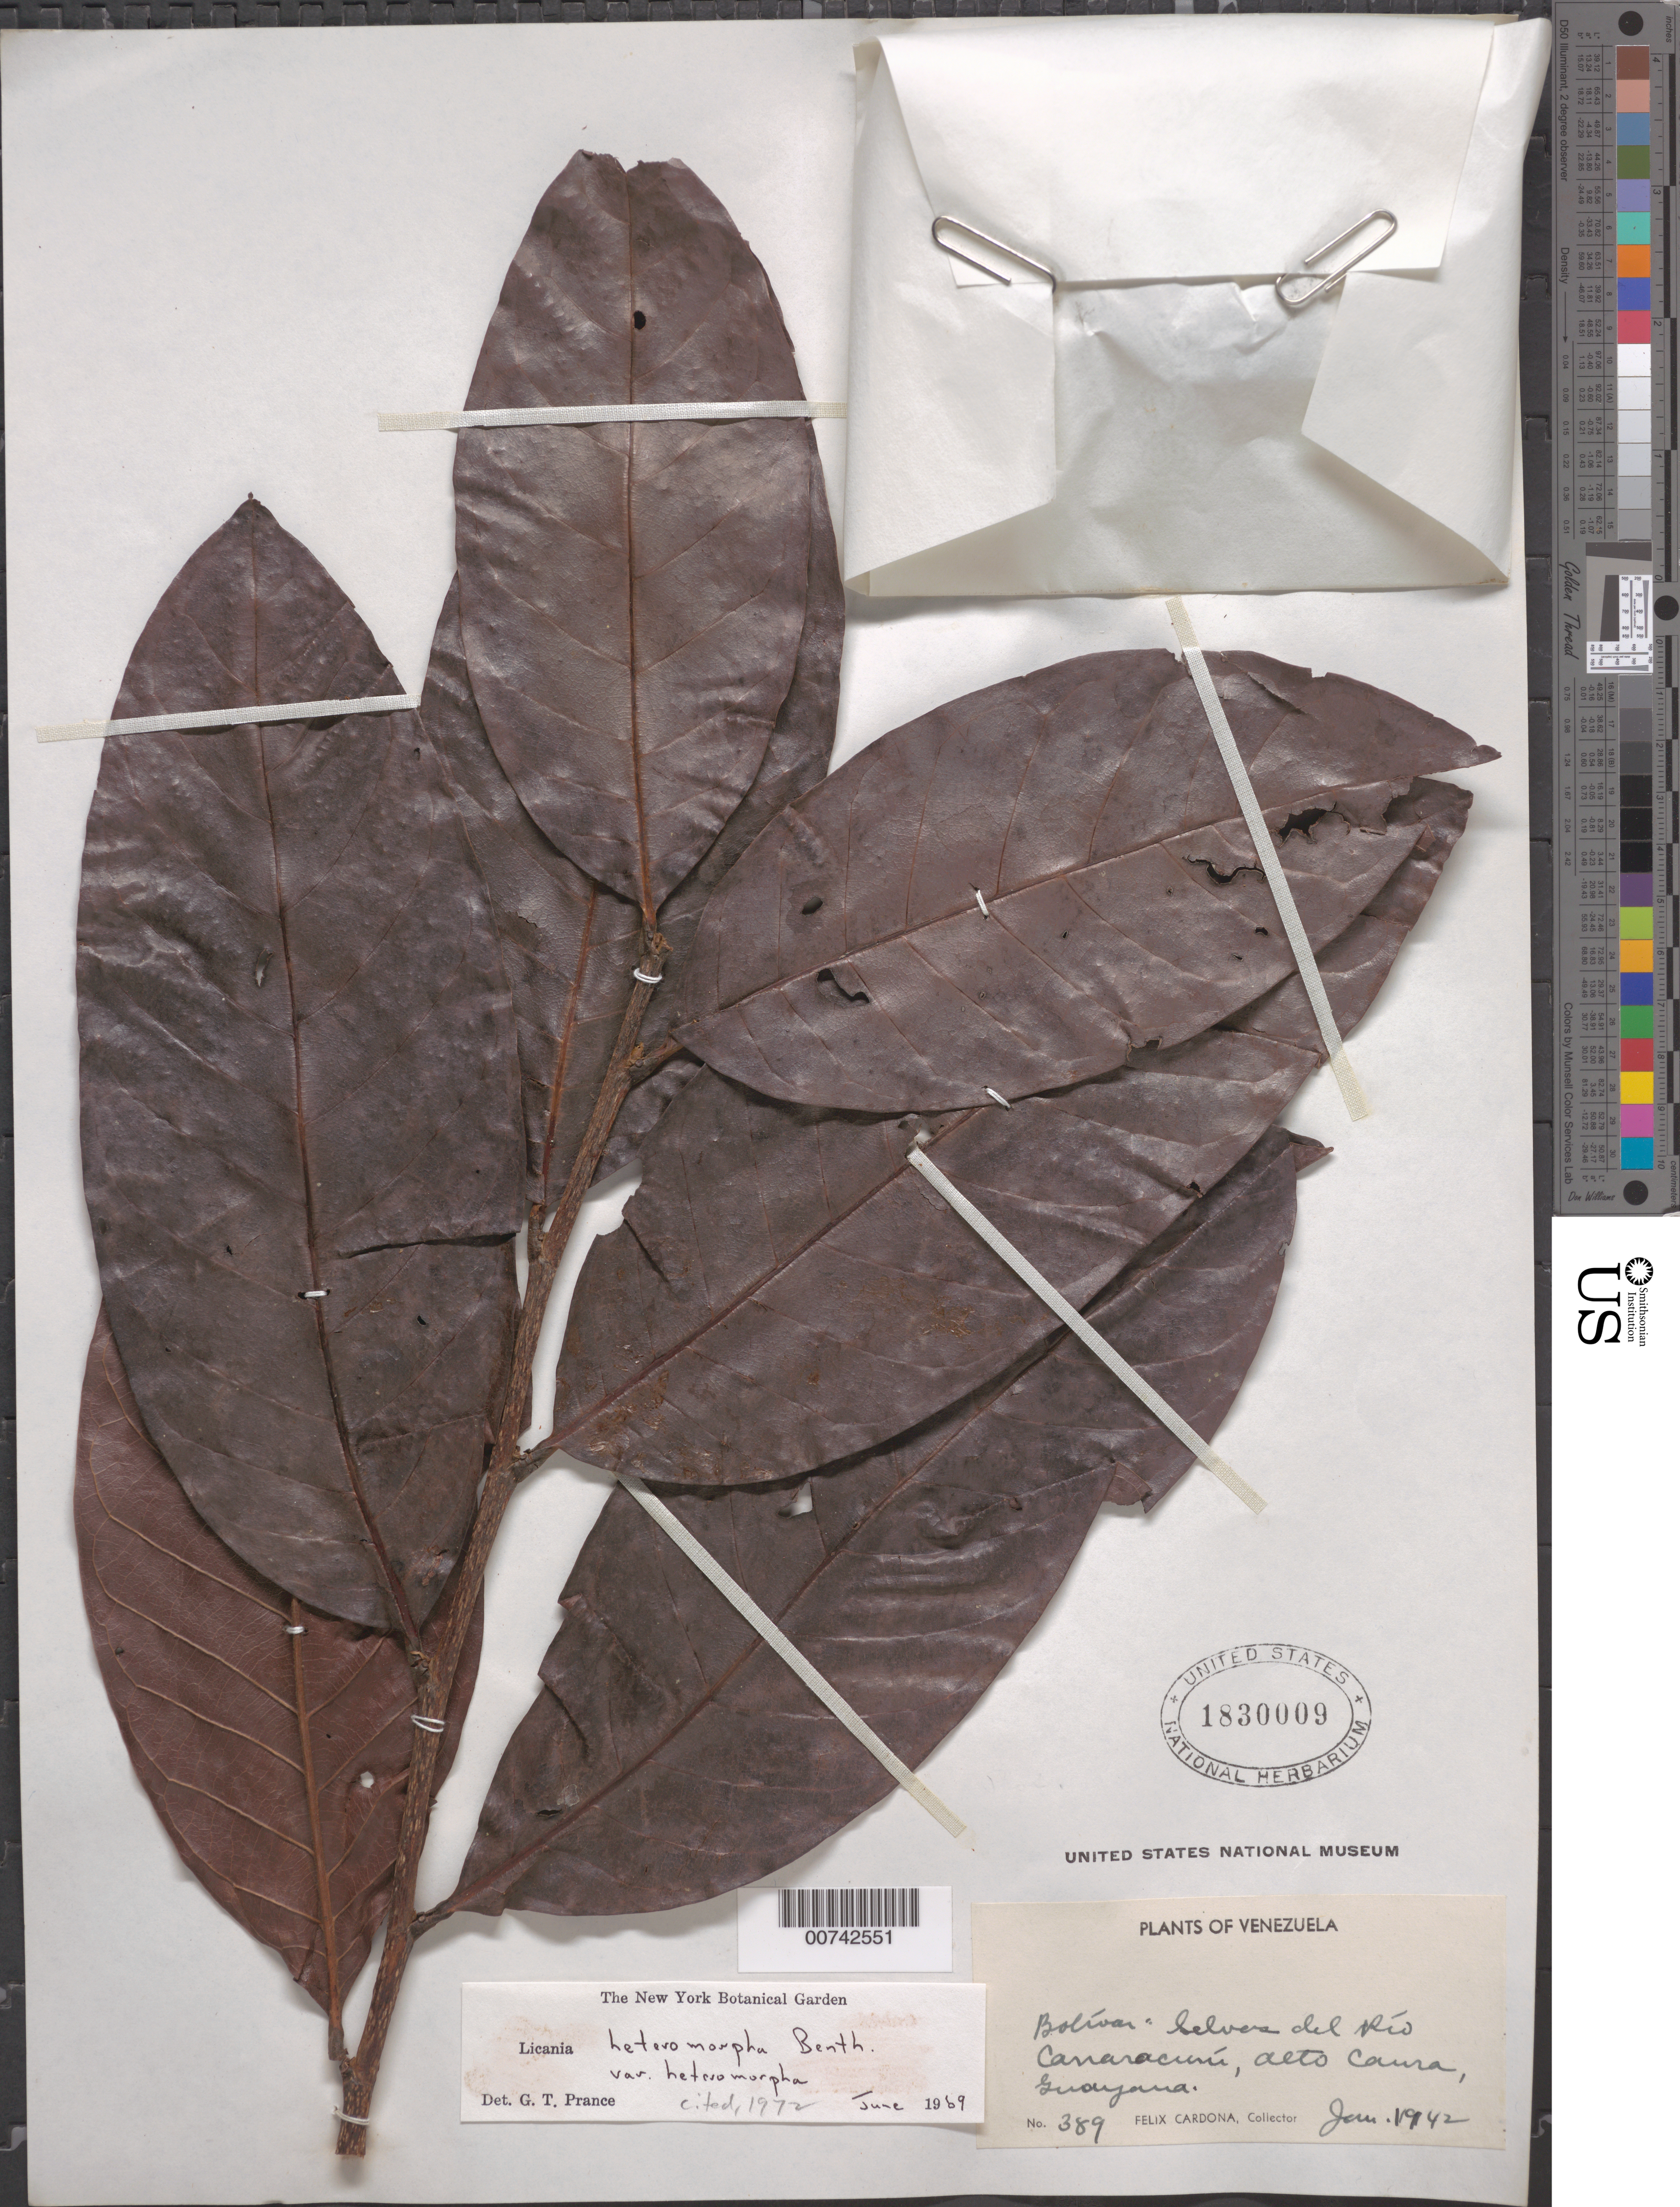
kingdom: Plantae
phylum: Tracheophyta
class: Magnoliopsida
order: Malpighiales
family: Chrysobalanaceae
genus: Hymenopus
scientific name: Hymenopus heteromorphus var. heteromorphus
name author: (Benth.) Sothers & Prance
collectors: F. Cardona Puig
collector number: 389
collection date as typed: Jan-42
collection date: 1942-01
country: Venezuela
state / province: Bolívar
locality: Río Carraracuní, Alto Caura, Guayana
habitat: Selvas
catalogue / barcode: US 1830009